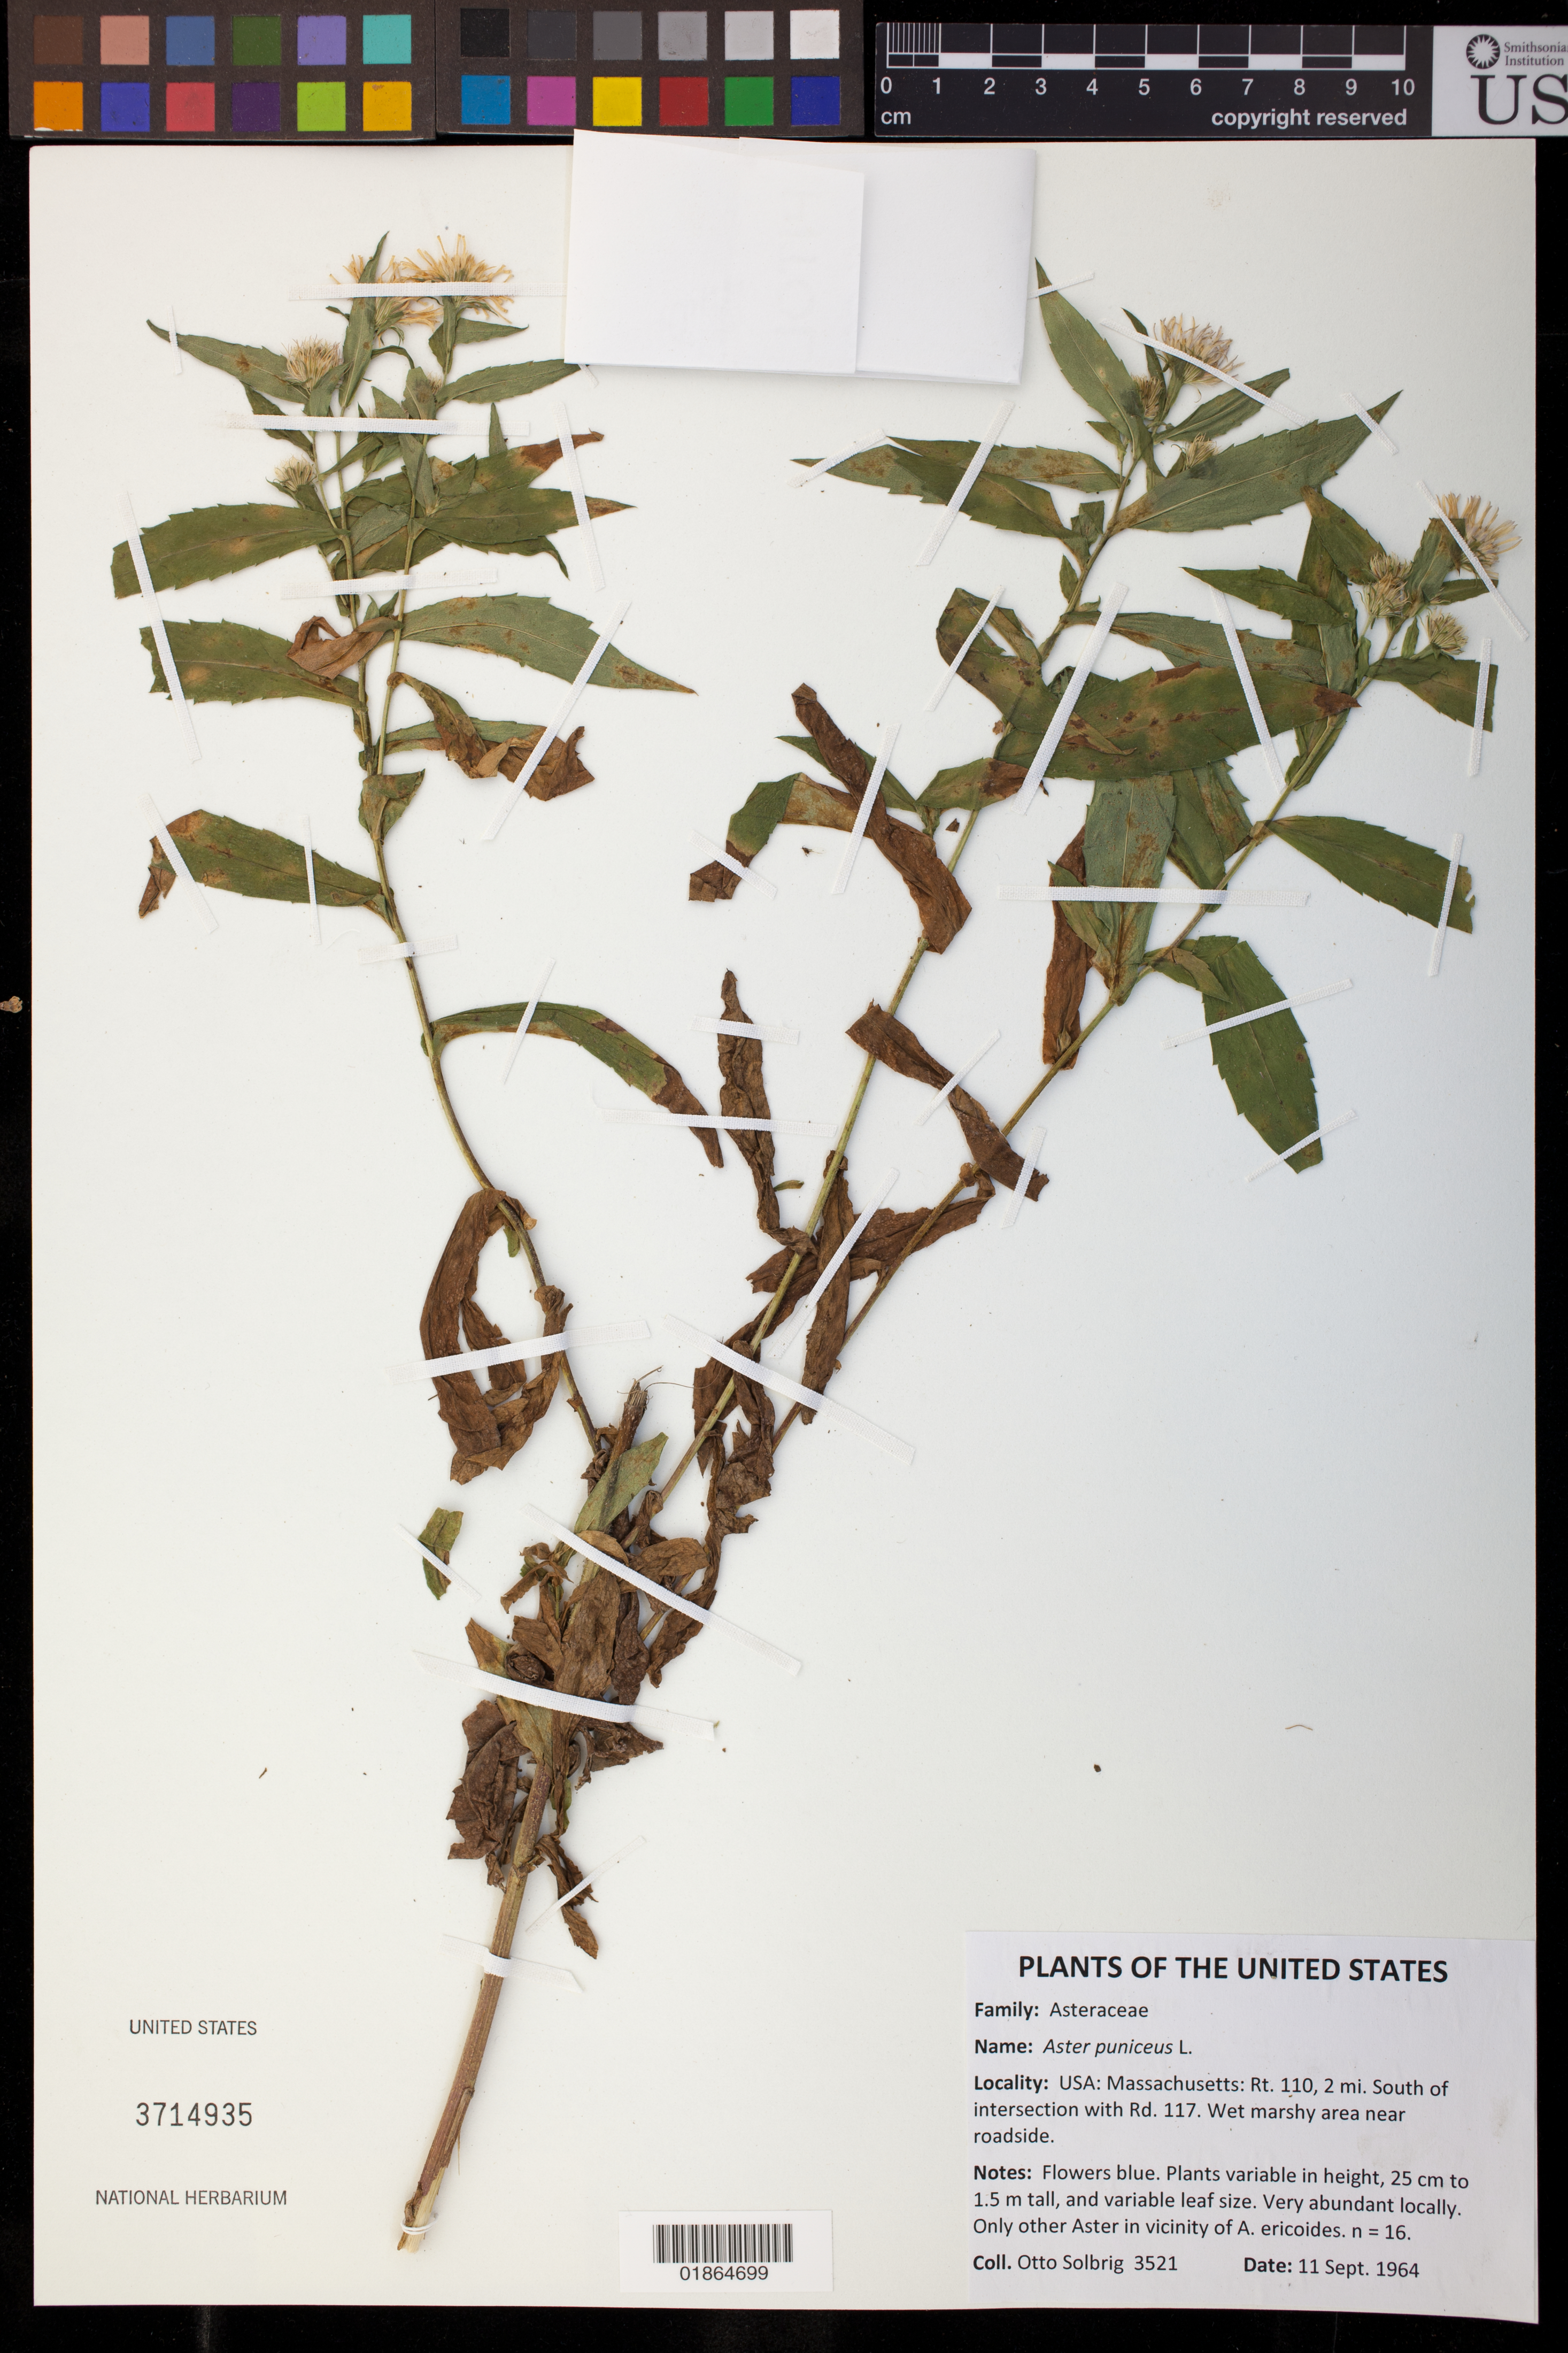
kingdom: Plantae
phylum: Tracheophyta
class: Magnoliopsida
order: Asterales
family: Asteraceae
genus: Aster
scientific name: Aster puniceus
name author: L.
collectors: O. T. Solbrig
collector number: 3521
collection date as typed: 11 Sept. 1964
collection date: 1964-09-11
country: United States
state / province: Massachusetts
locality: Rt. 110, 2 mi. South of intersection with Rd. 117.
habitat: Wet marshy area near roadside.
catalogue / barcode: US 3714935